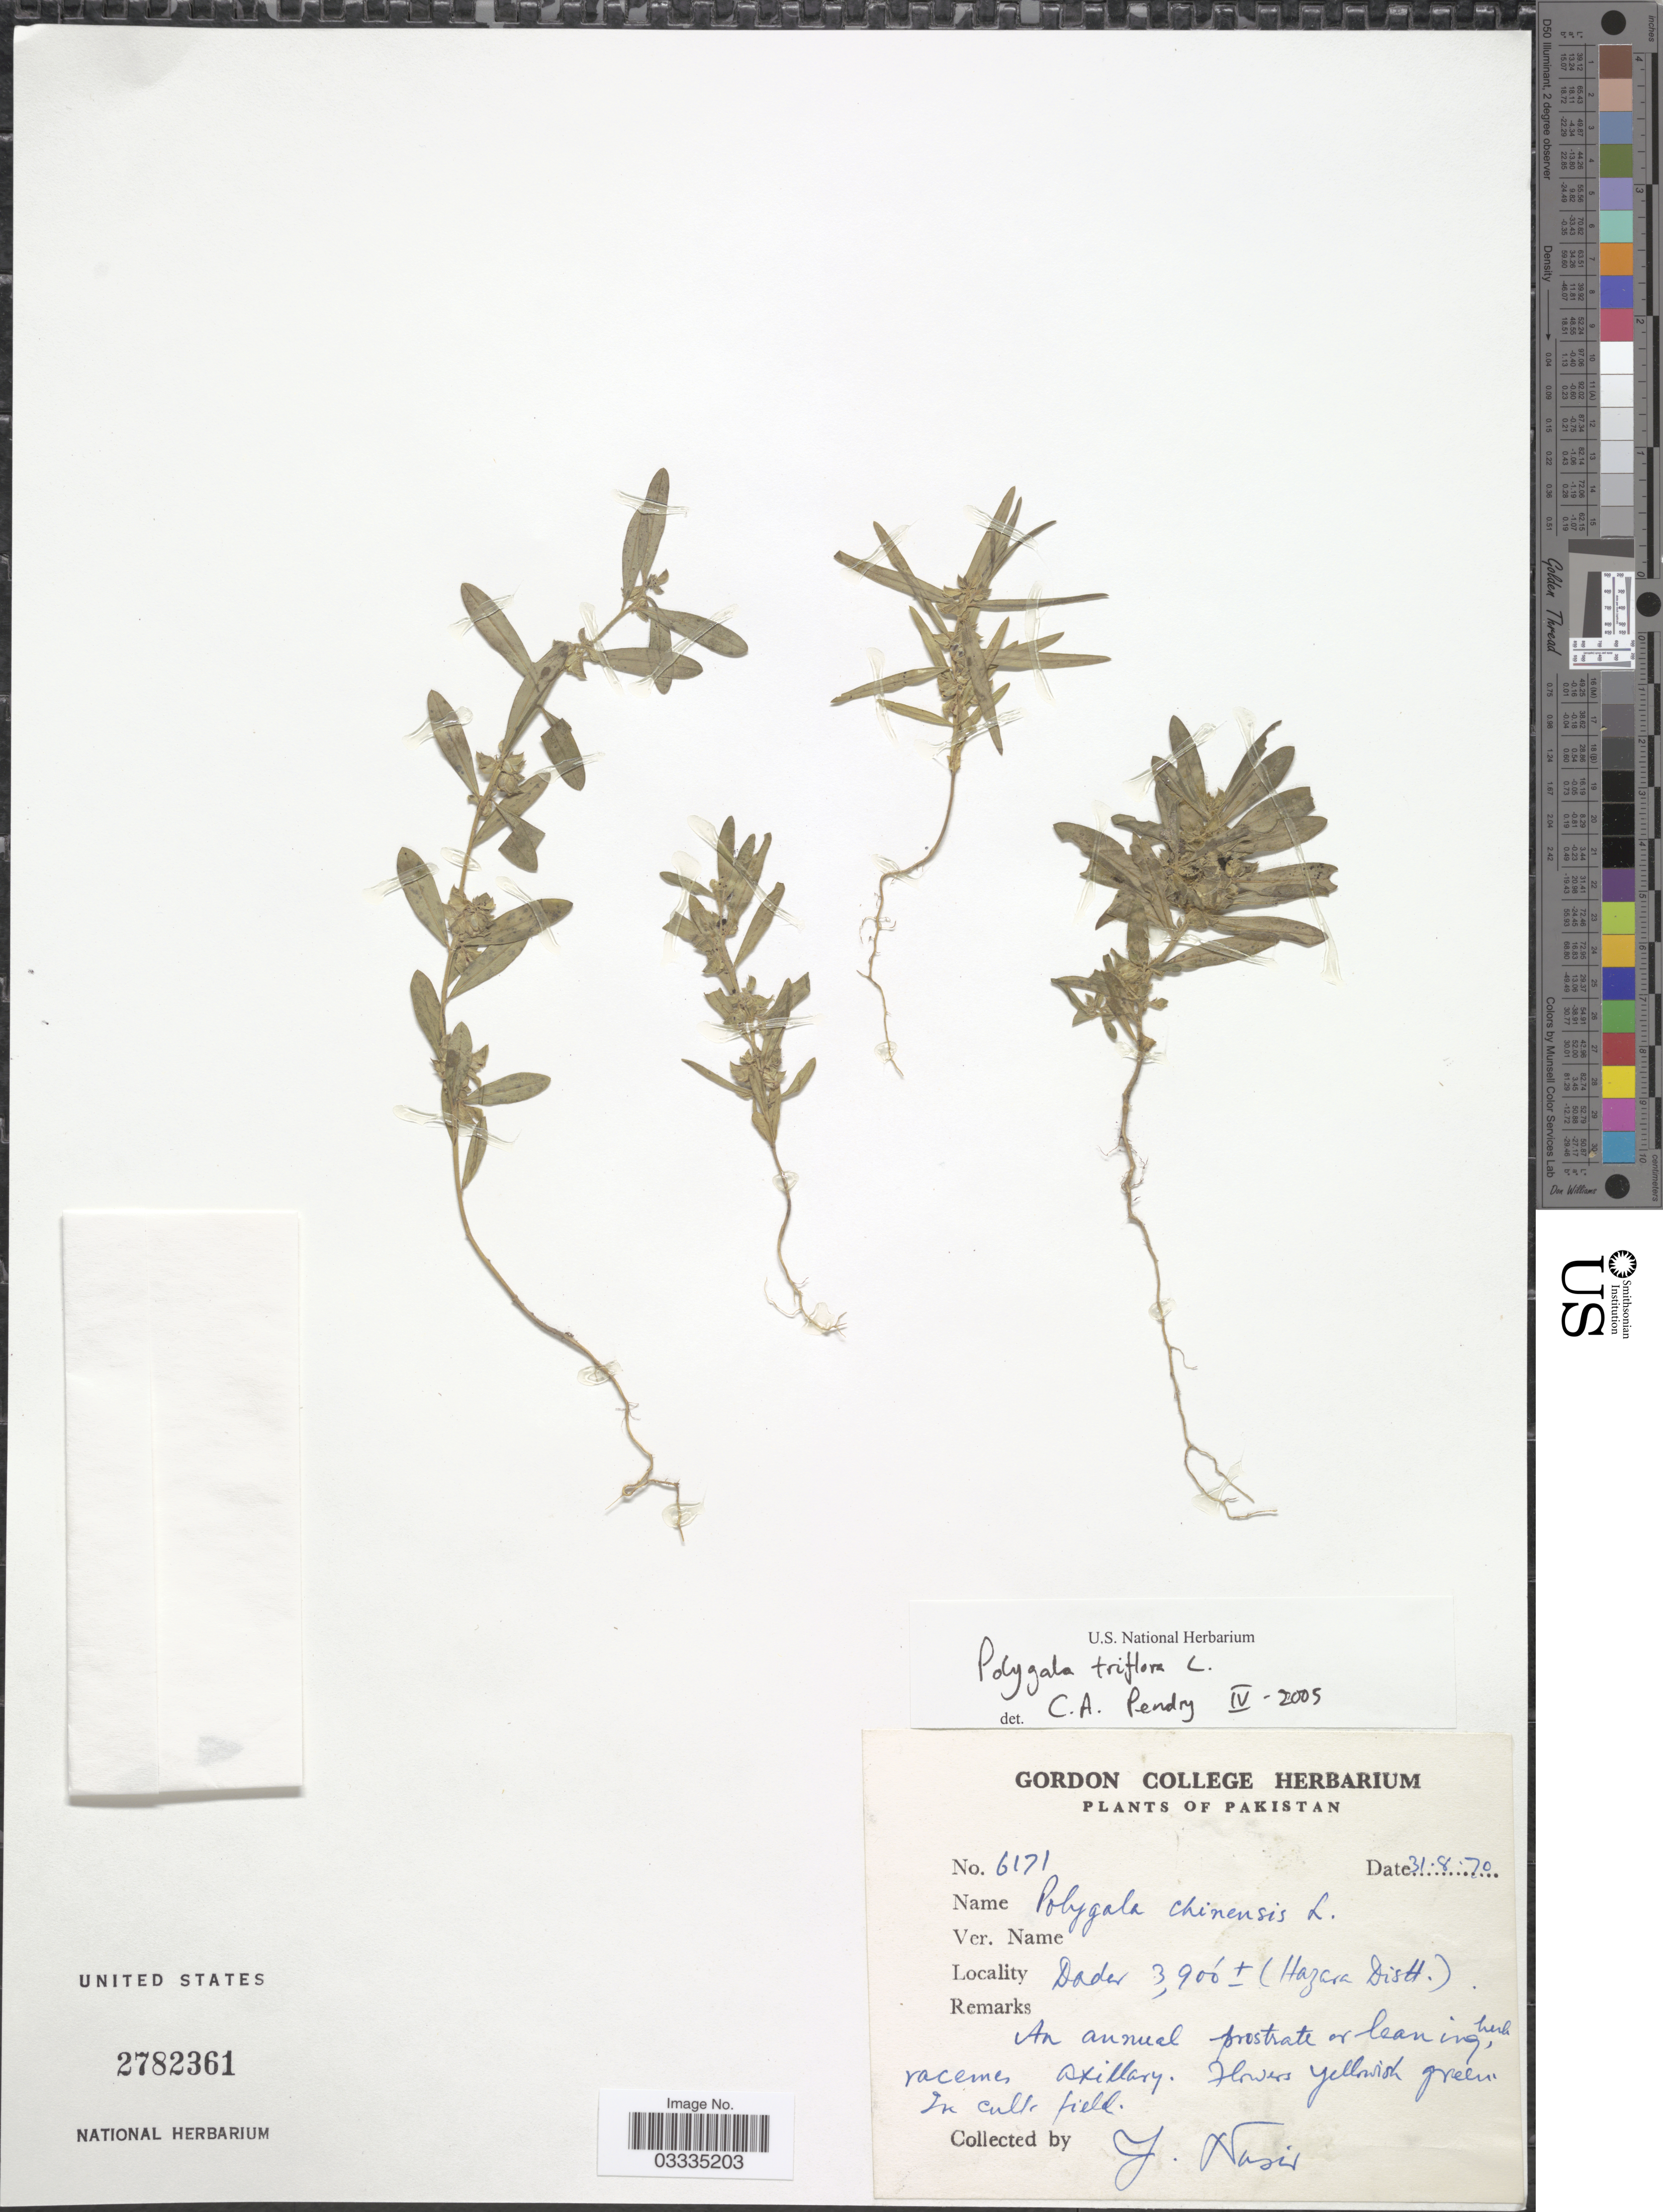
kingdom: Plantae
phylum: Tracheophyta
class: Magnoliopsida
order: Fabales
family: Polygalaceae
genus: Polygala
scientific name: Polygala triflora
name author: L.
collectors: Y. Nasir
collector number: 6171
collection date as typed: Transcribed d/m/y: 31/8/70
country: Pakistan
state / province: Khyber Pakhtunkhwa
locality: Dadar (Hazara Distt.).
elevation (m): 1189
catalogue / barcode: US 2782361